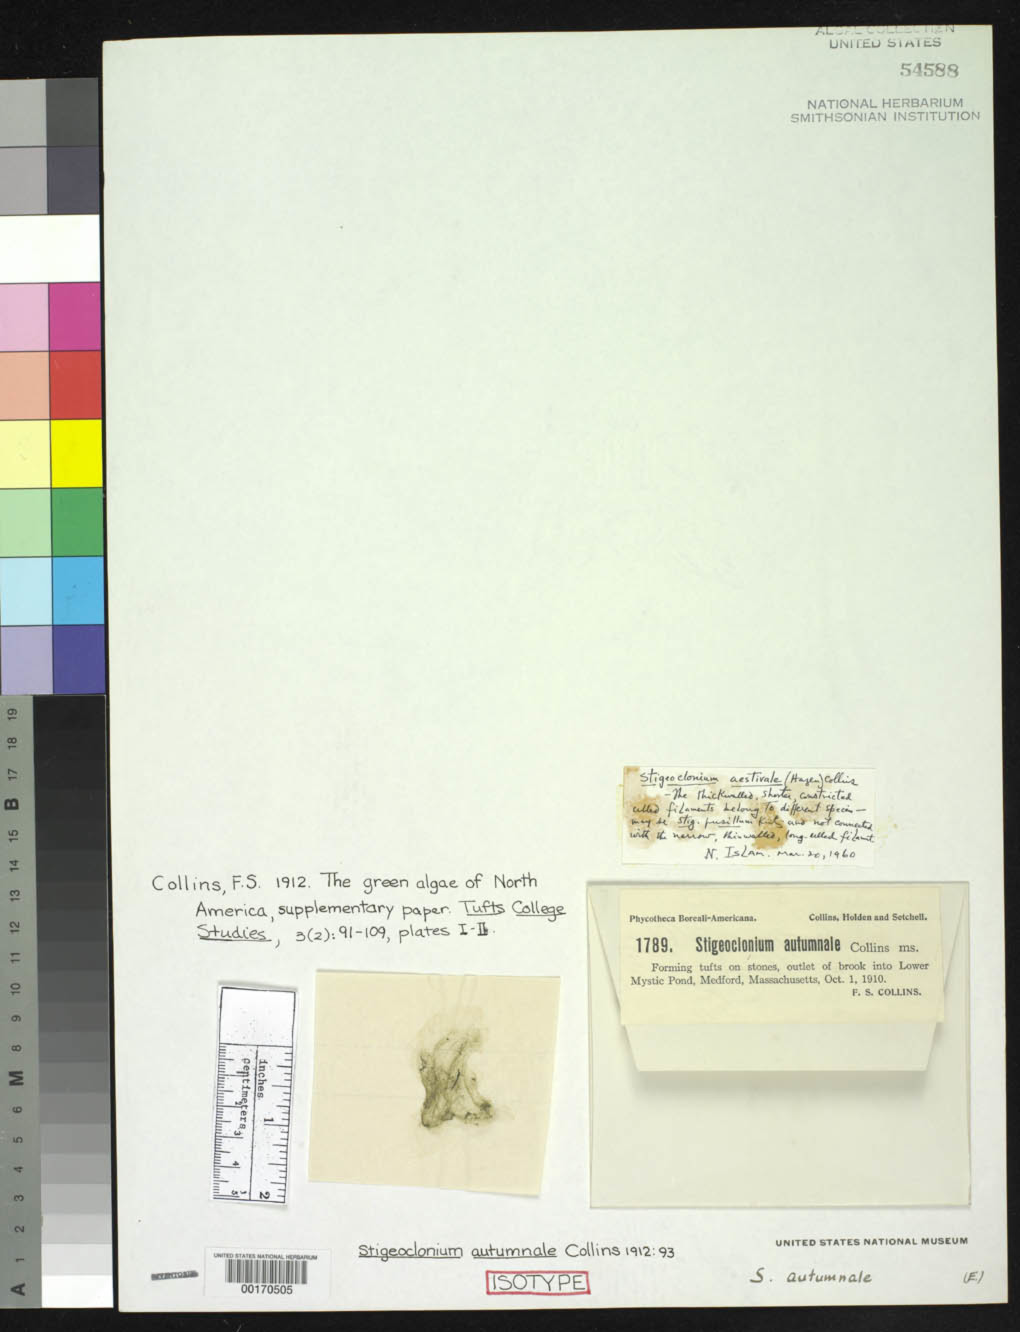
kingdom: Plantae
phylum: Chlorophyta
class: Chlorophyceae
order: Chaetophorales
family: Chaetophoraceae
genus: Stigeoclonium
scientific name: Stigeoclonium autumnale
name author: Collins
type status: Isotype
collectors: F. Collins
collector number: PB-A 1789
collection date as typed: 01 Oct 1910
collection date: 1910-10-01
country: United States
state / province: Massachusetts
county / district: Middlesex County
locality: Medford, brook into Lower Mystic Pond.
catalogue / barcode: US 54588